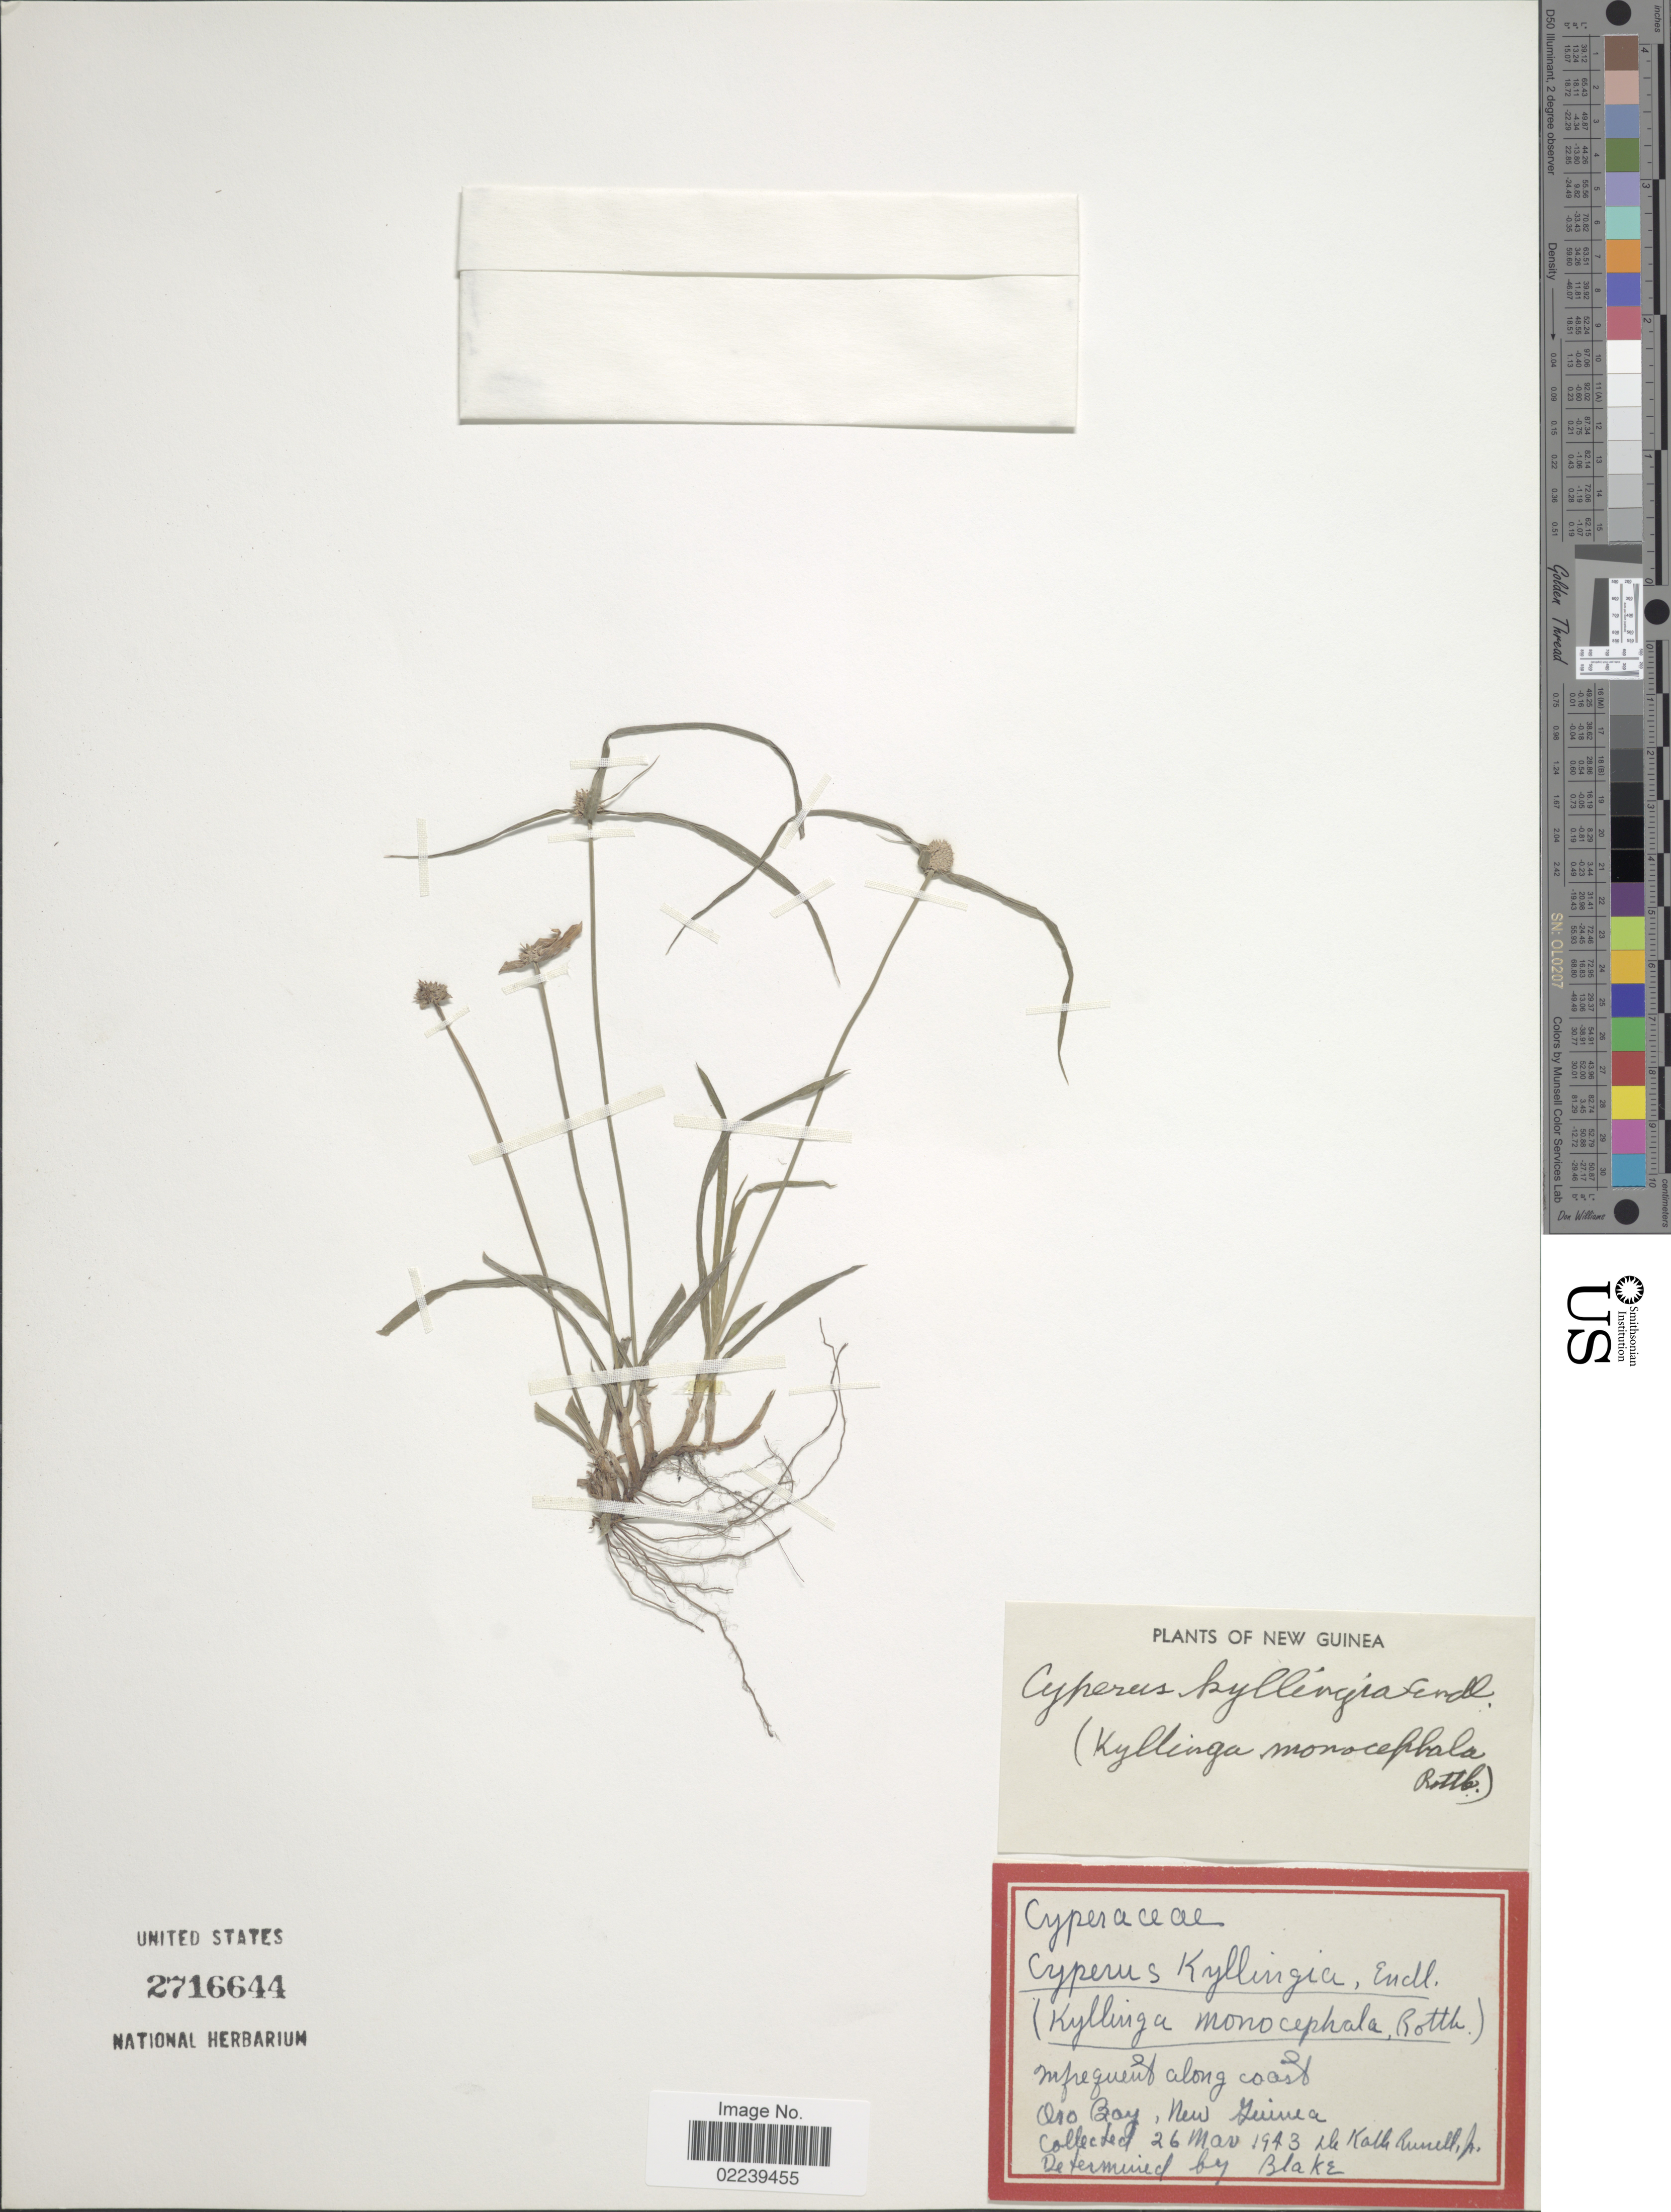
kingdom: Plantae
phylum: Tracheophyta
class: Liliopsida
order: Poales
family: Cyperaceae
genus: Cyperus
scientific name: Cyperus mindorensis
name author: (Steud.) Huygh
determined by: Strong, M. T., (US), Smithsonian Institution - National Museum of Natural History (UNITED STATES)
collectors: D. K. Russell Jr.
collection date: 1943-03-26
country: Papua New Guinea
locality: Along coast Oro Bay, New Guinea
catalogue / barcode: US 2716644